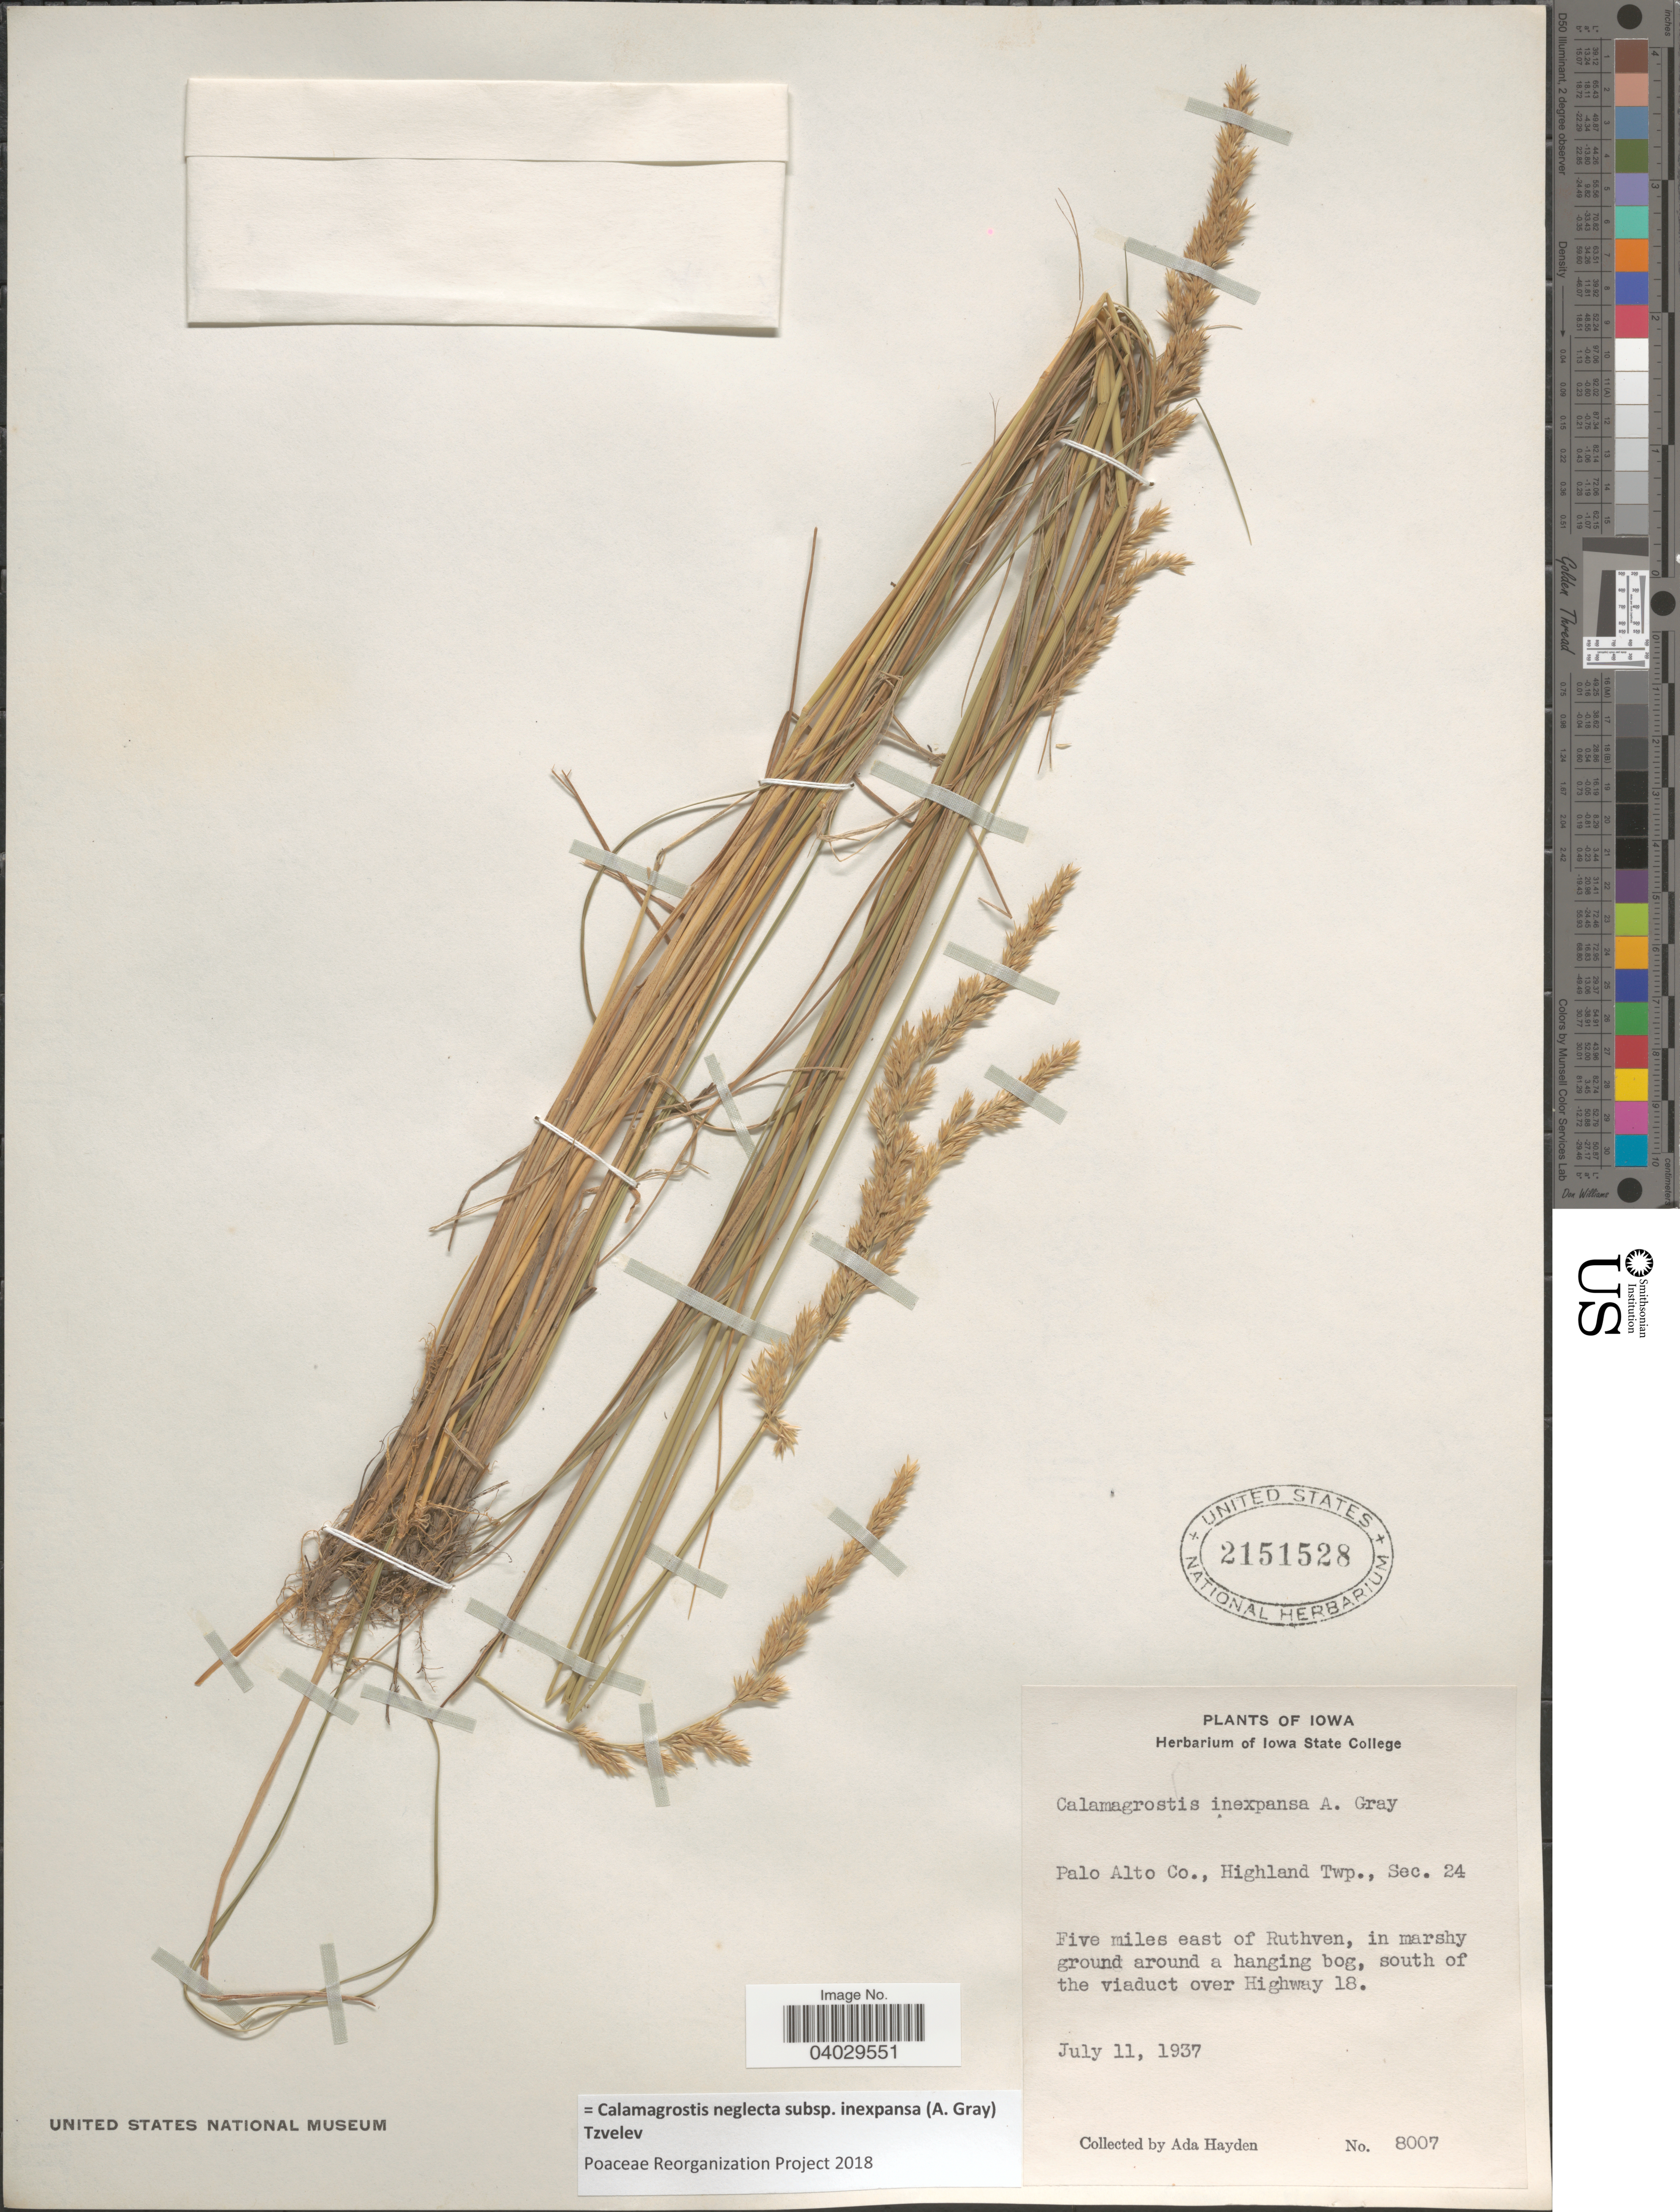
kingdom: Plantae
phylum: Tracheophyta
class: Liliopsida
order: Poales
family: Poaceae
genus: Calamagrostis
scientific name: Calamagrostis neglecta subsp. inexpansa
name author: (A. Gray) Tzvelev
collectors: Ada Hayden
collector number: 8007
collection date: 1937-07-11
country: United States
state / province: Iowa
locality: Palo Alto Co., Highland Twp., Sec. 24. Five miles east of Ruthven, in marshy ground around a hanging bog, south of the viaduct over Highway 18.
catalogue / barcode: US 2151528